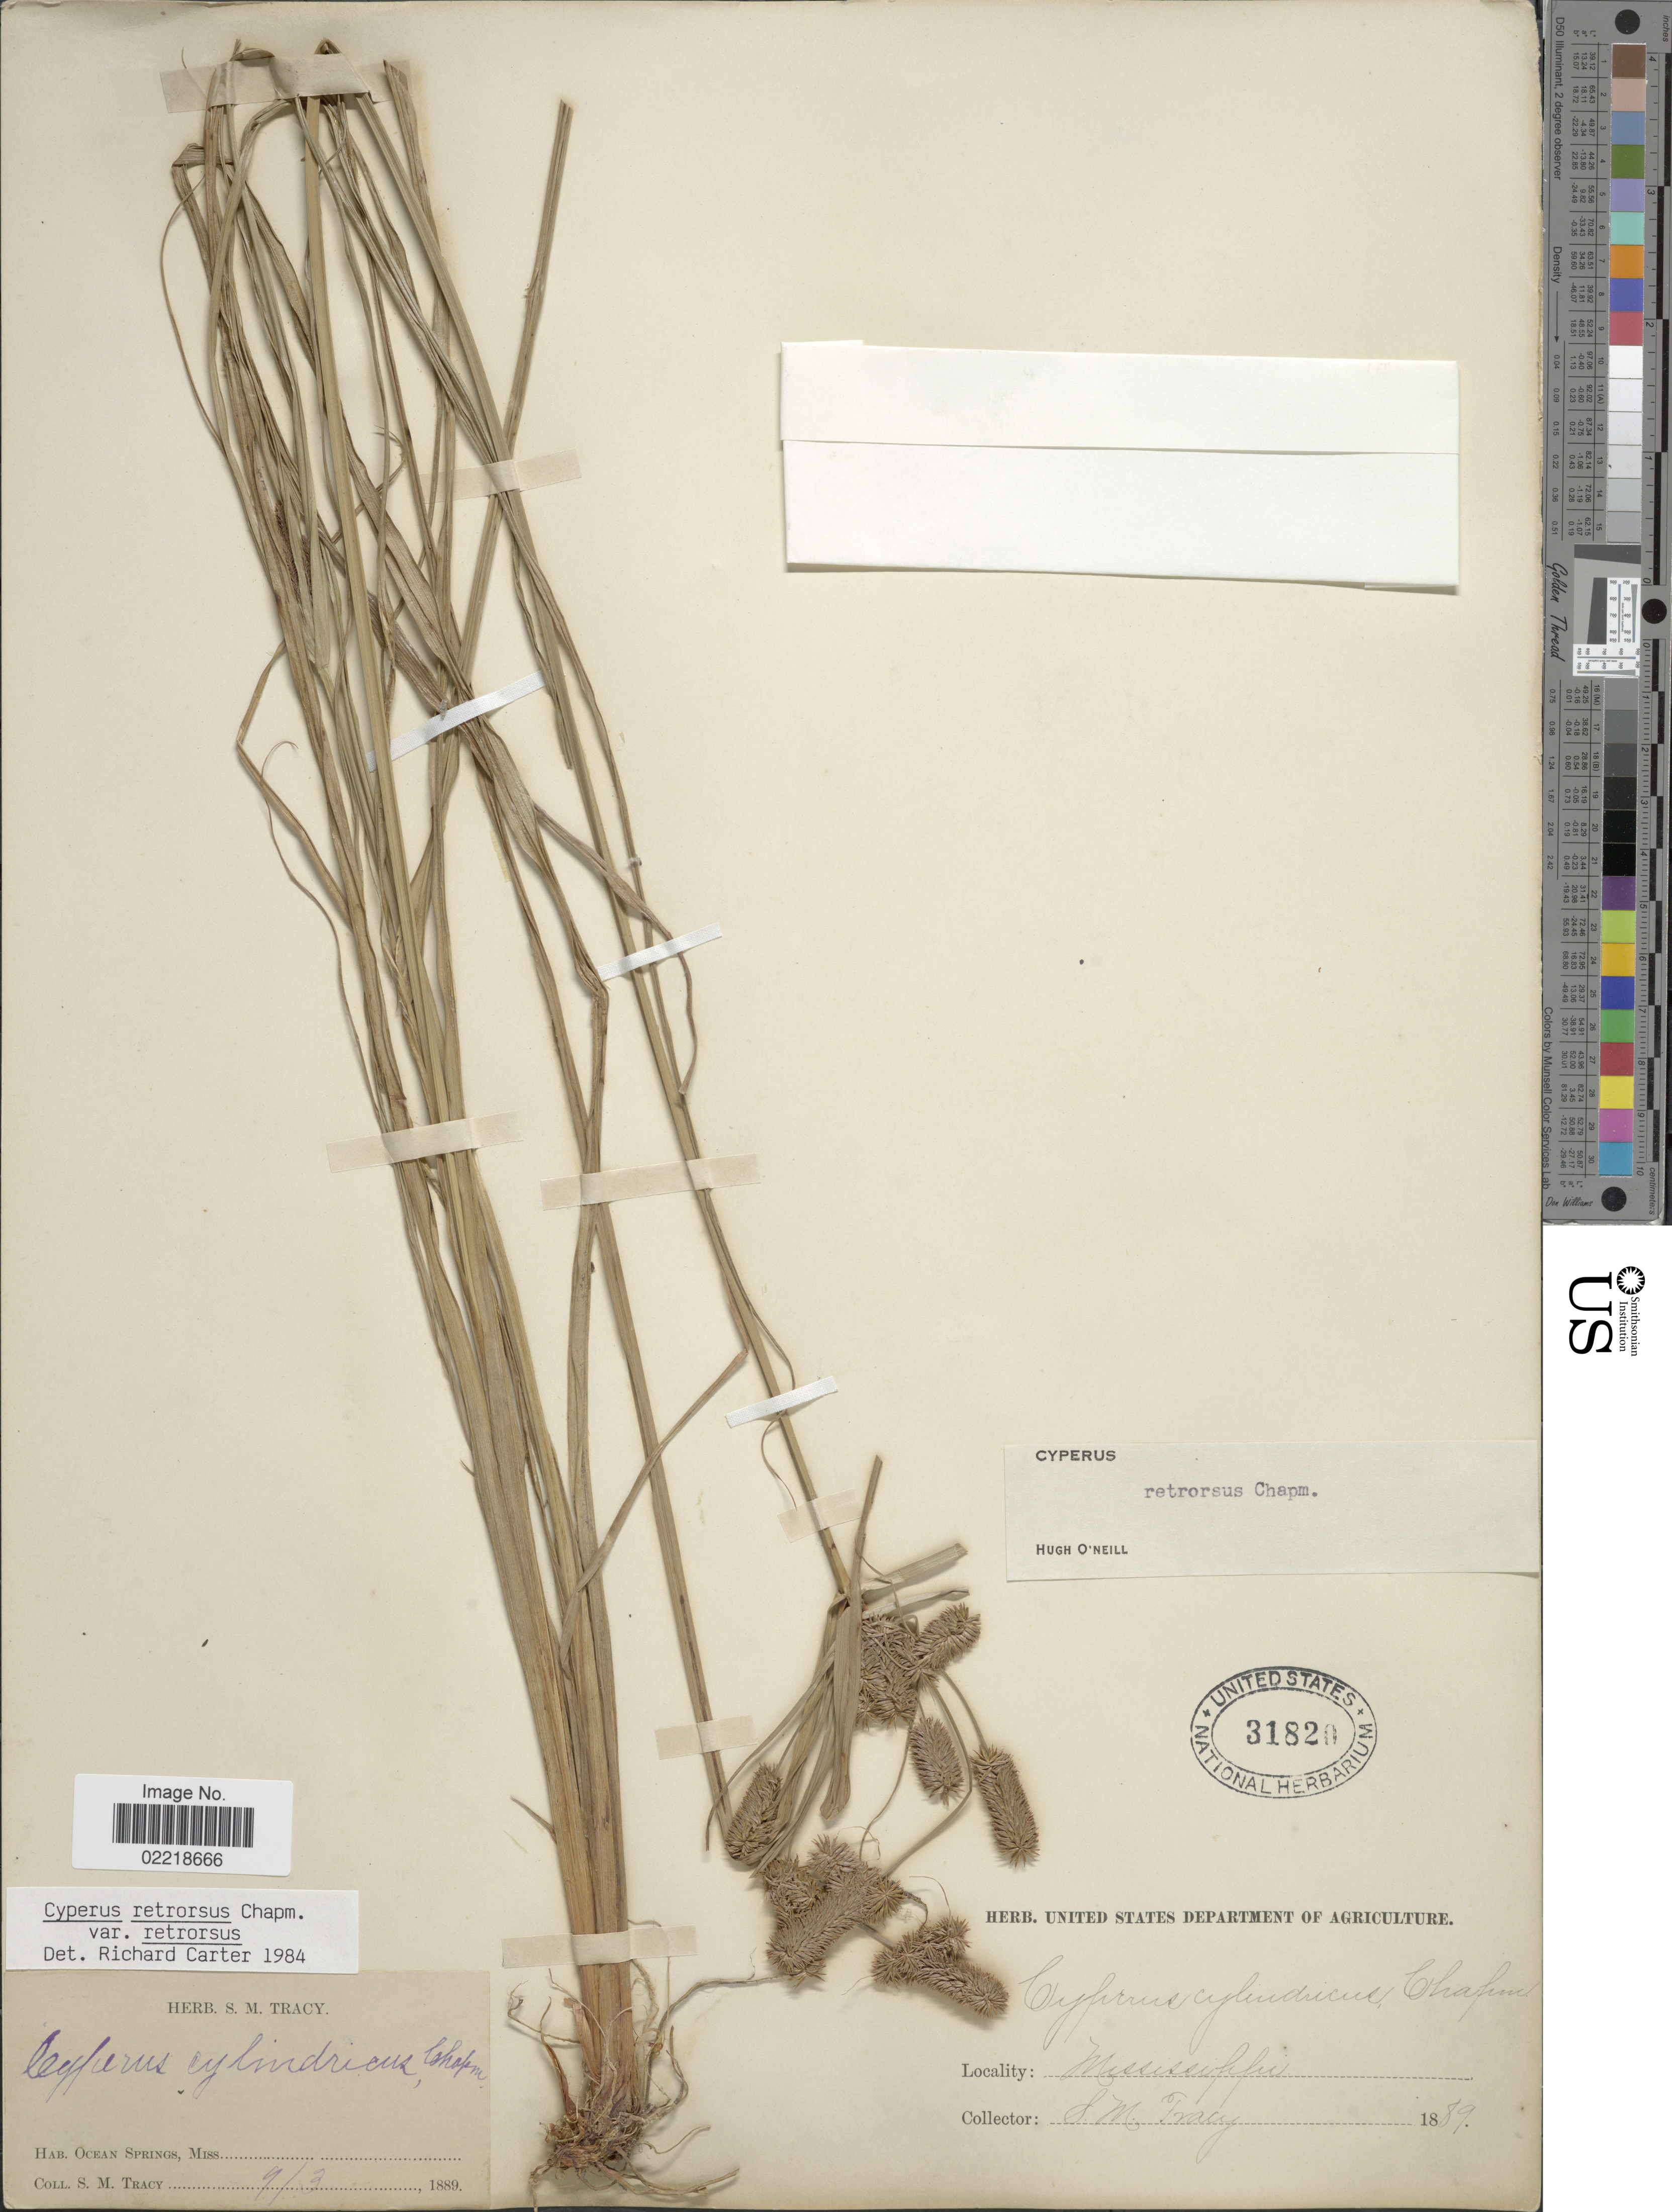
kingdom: Plantae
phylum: Tracheophyta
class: Liliopsida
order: Poales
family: Cyperaceae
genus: Cyperus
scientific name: Cyperus retrorsus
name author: Chapm.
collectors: S. M. Tracy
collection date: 1889-09-03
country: United States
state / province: Mississippi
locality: Ocean Springs.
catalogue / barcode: US 31820